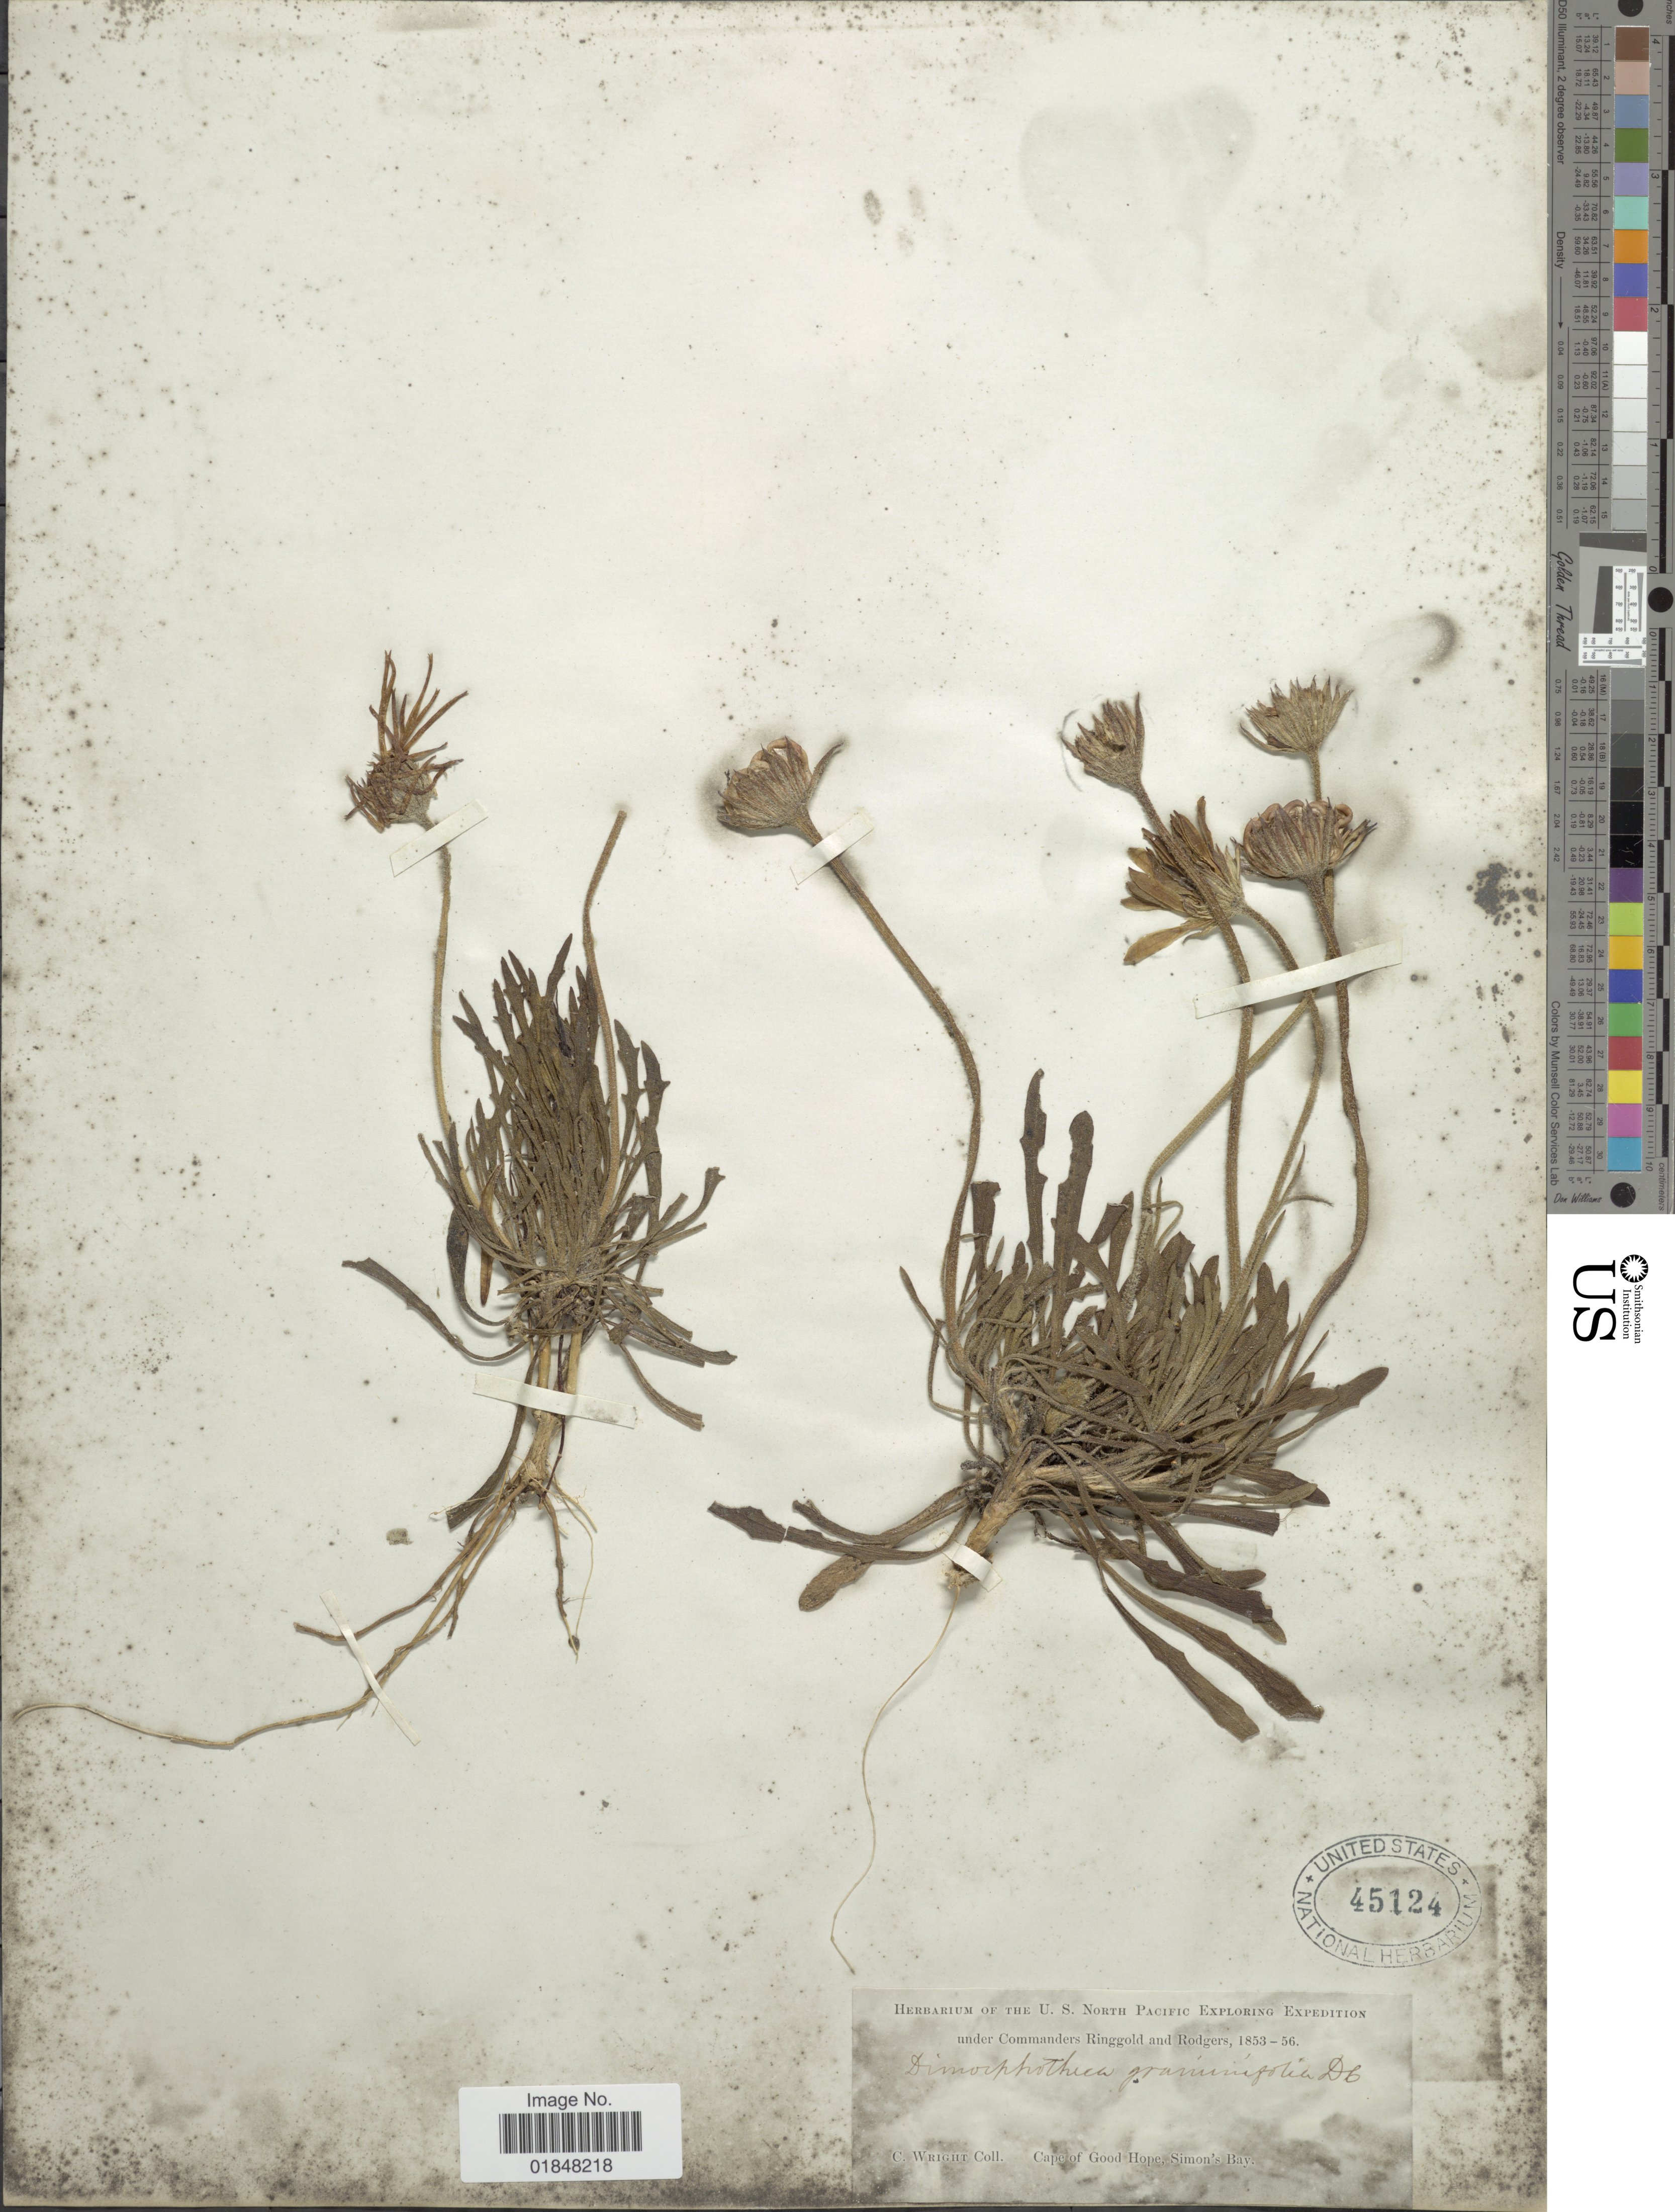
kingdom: Plantae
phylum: Tracheophyta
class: Magnoliopsida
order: Asterales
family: Asteraceae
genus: Dimorphotheca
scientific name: Dimorphotheca nudicaulis var. graminifolia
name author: Harv.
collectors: C. Wright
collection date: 1853/1856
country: South Africa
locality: Cape of Good Hope, Simon's Bay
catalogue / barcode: US 45124